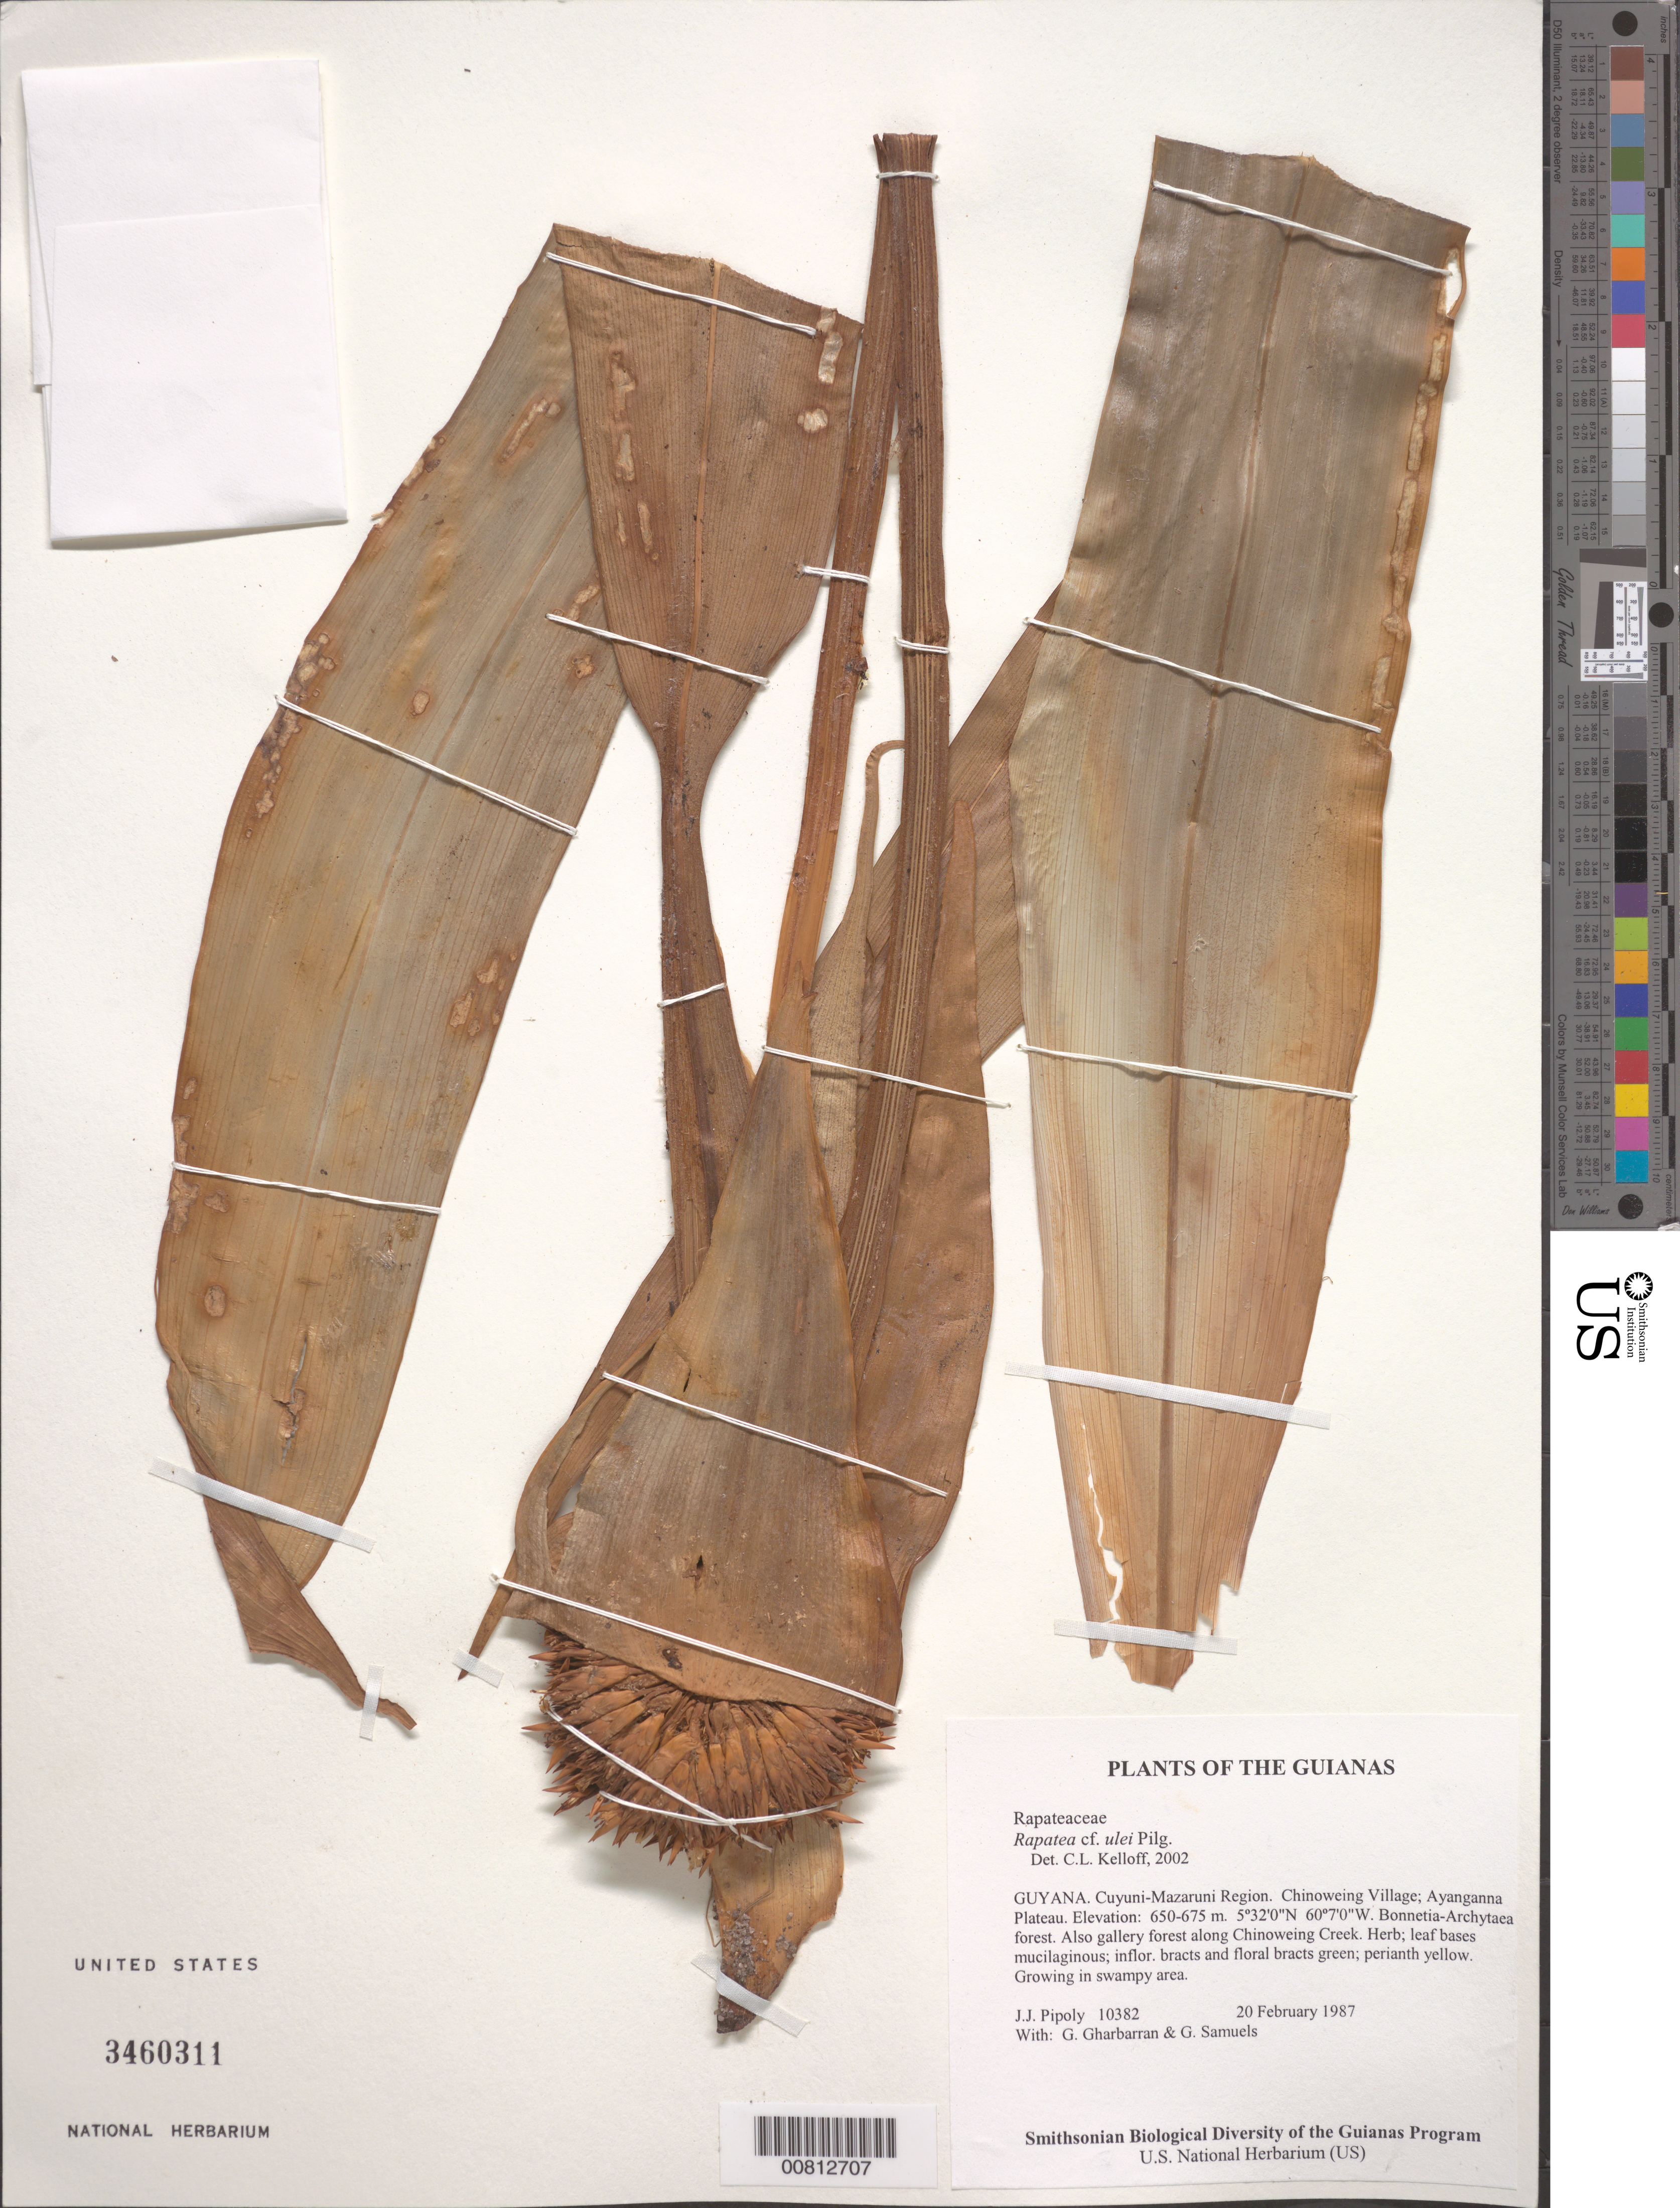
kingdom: Plantae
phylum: Tracheophyta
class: Liliopsida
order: Poales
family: Rapateaceae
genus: Rapatea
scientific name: Rapatea ulei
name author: Pilg.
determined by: Kelloff, Carol L., (US), Smithsonian Institution - National Museum of Natural History (UNITED STATES)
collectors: J. J. Pipoly, G. Gharbarran & G. Samuels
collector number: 10382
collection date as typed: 20 February 1987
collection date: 1987-02-20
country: Guyana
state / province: Cuyuni-Mazaruni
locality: Chinoweing Village; Ayanganna Plateau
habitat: Bonnetia-Archytaea forest. Also gallery forest along Chinoweing Creek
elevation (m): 650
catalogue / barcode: US 3460311